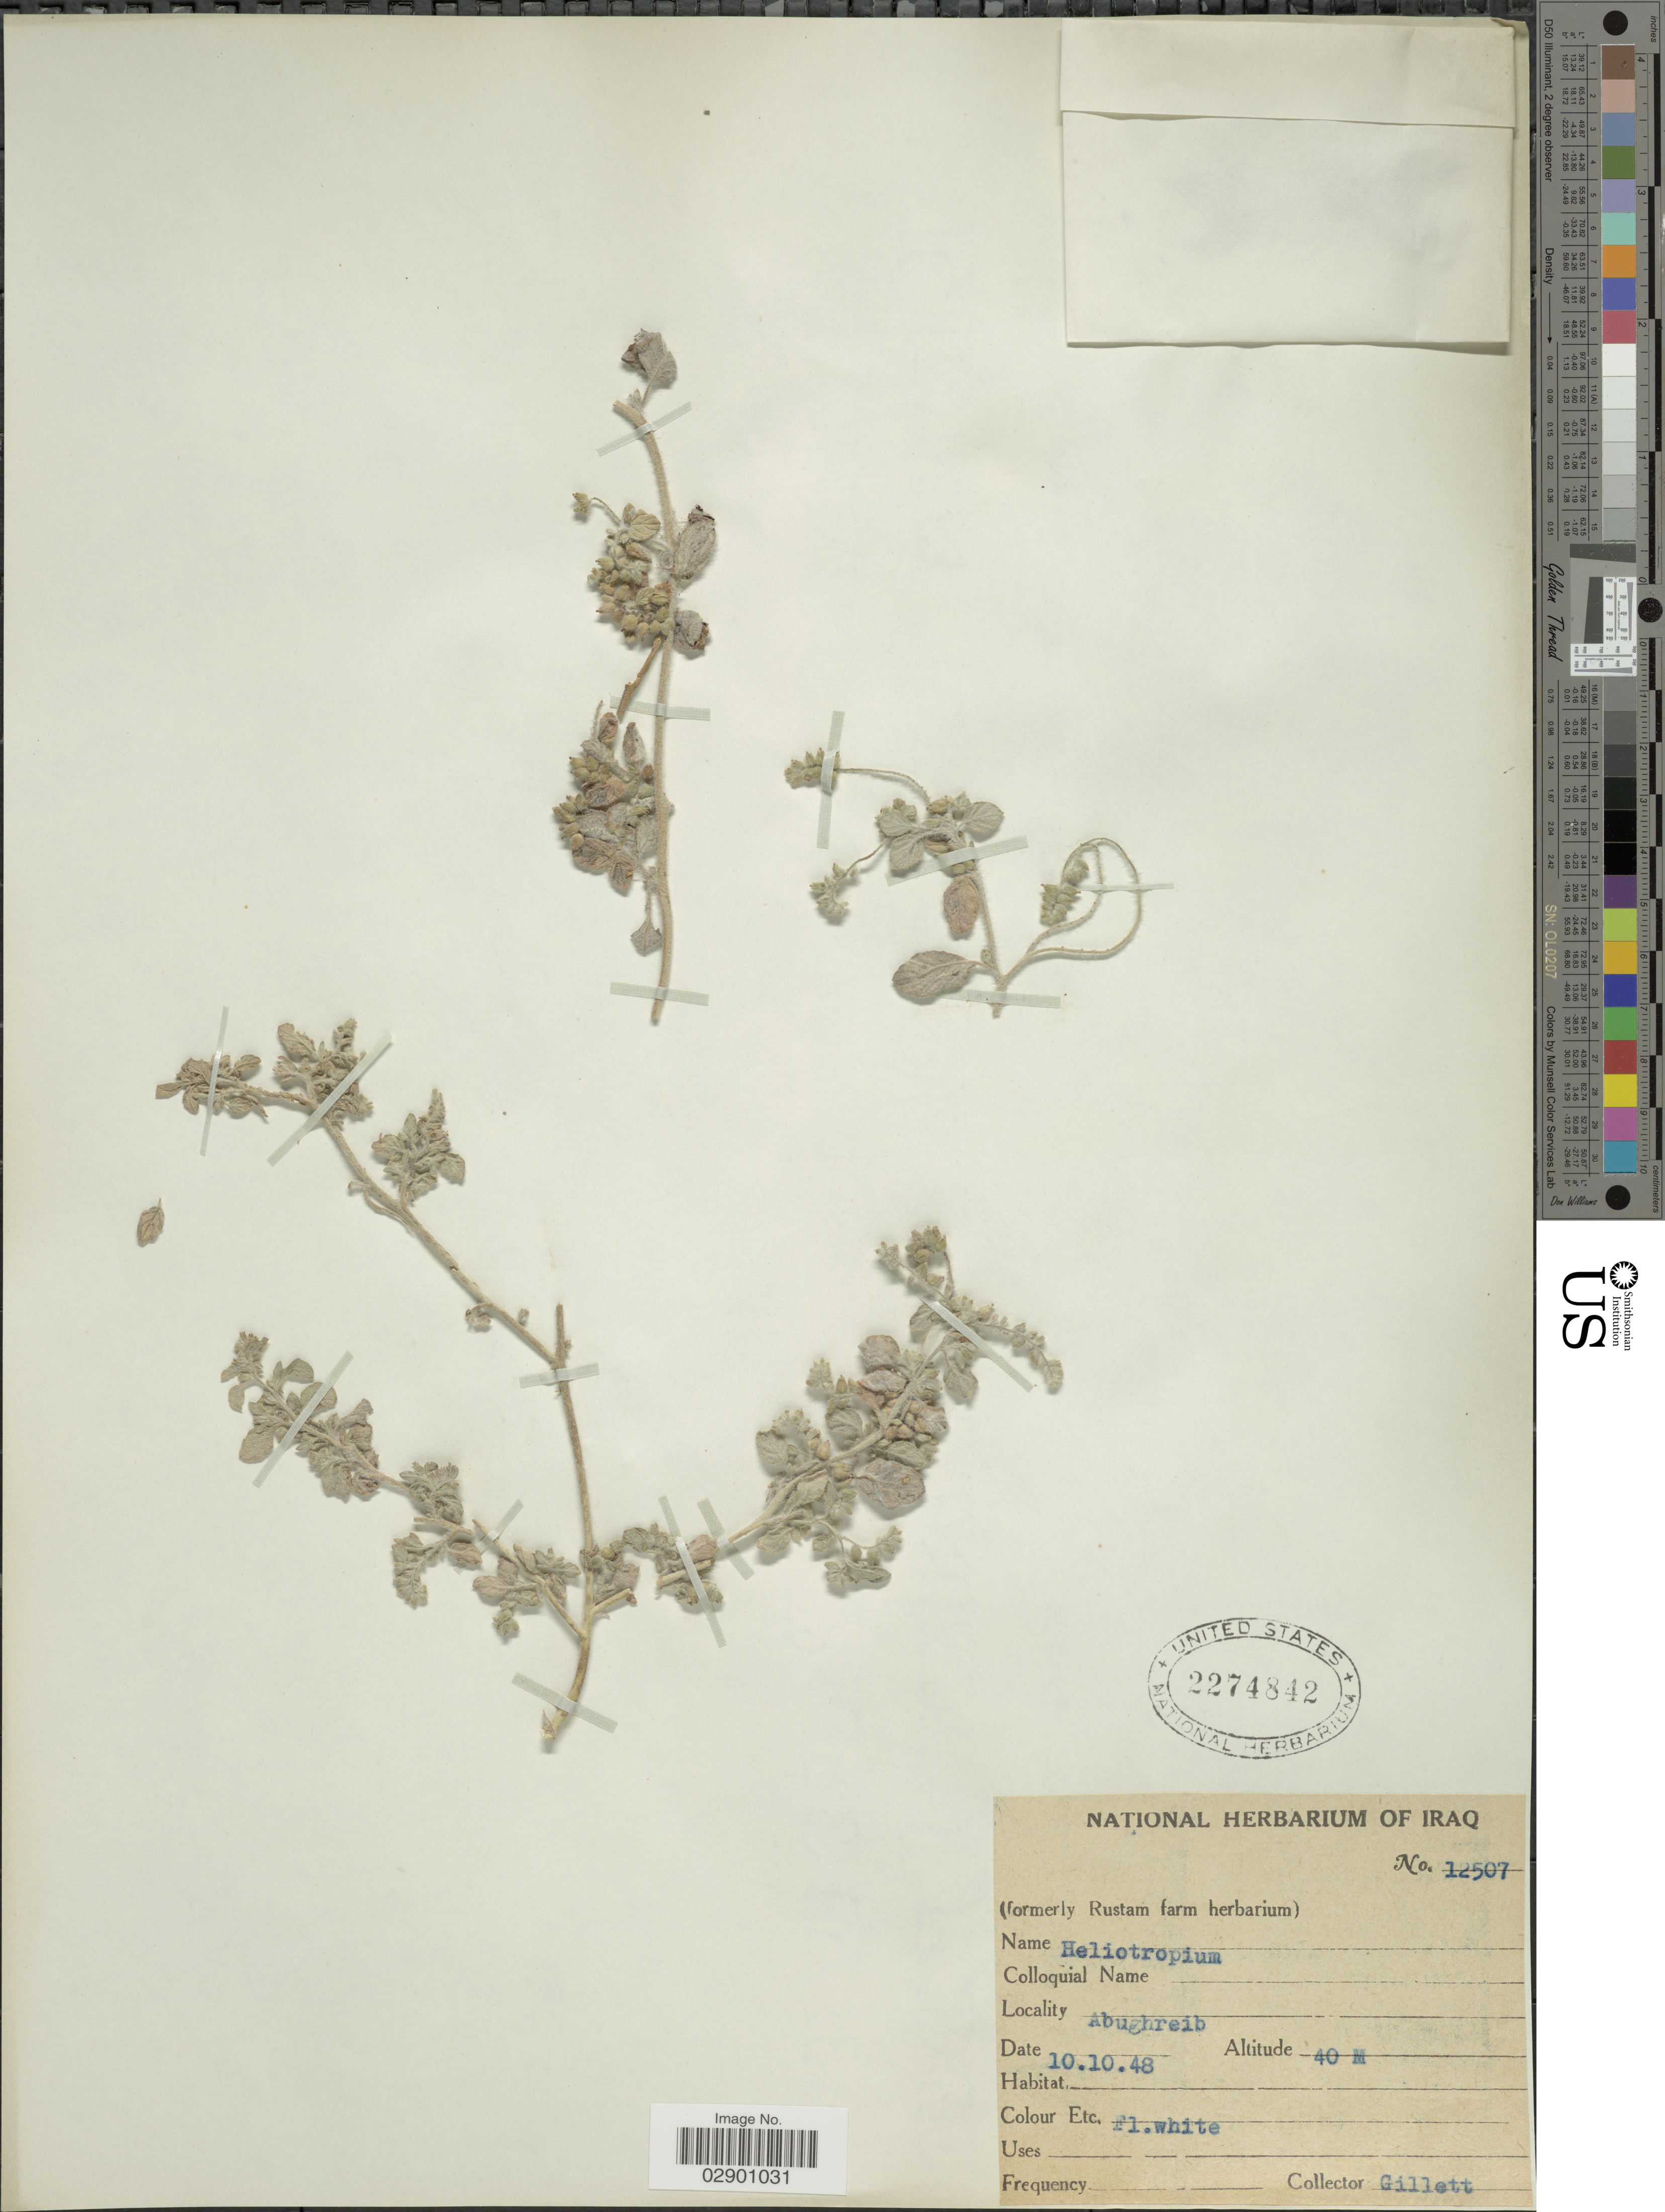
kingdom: Plantae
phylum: Tracheophyta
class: Magnoliopsida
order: Boraginales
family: Heliotropiaceae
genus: Heliotropium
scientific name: Heliotropium sp.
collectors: Gillett, --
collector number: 12507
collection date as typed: Transcribed d/m/y: 10/10/48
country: Iraq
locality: Abughreib.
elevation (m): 40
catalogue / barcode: US 2274842